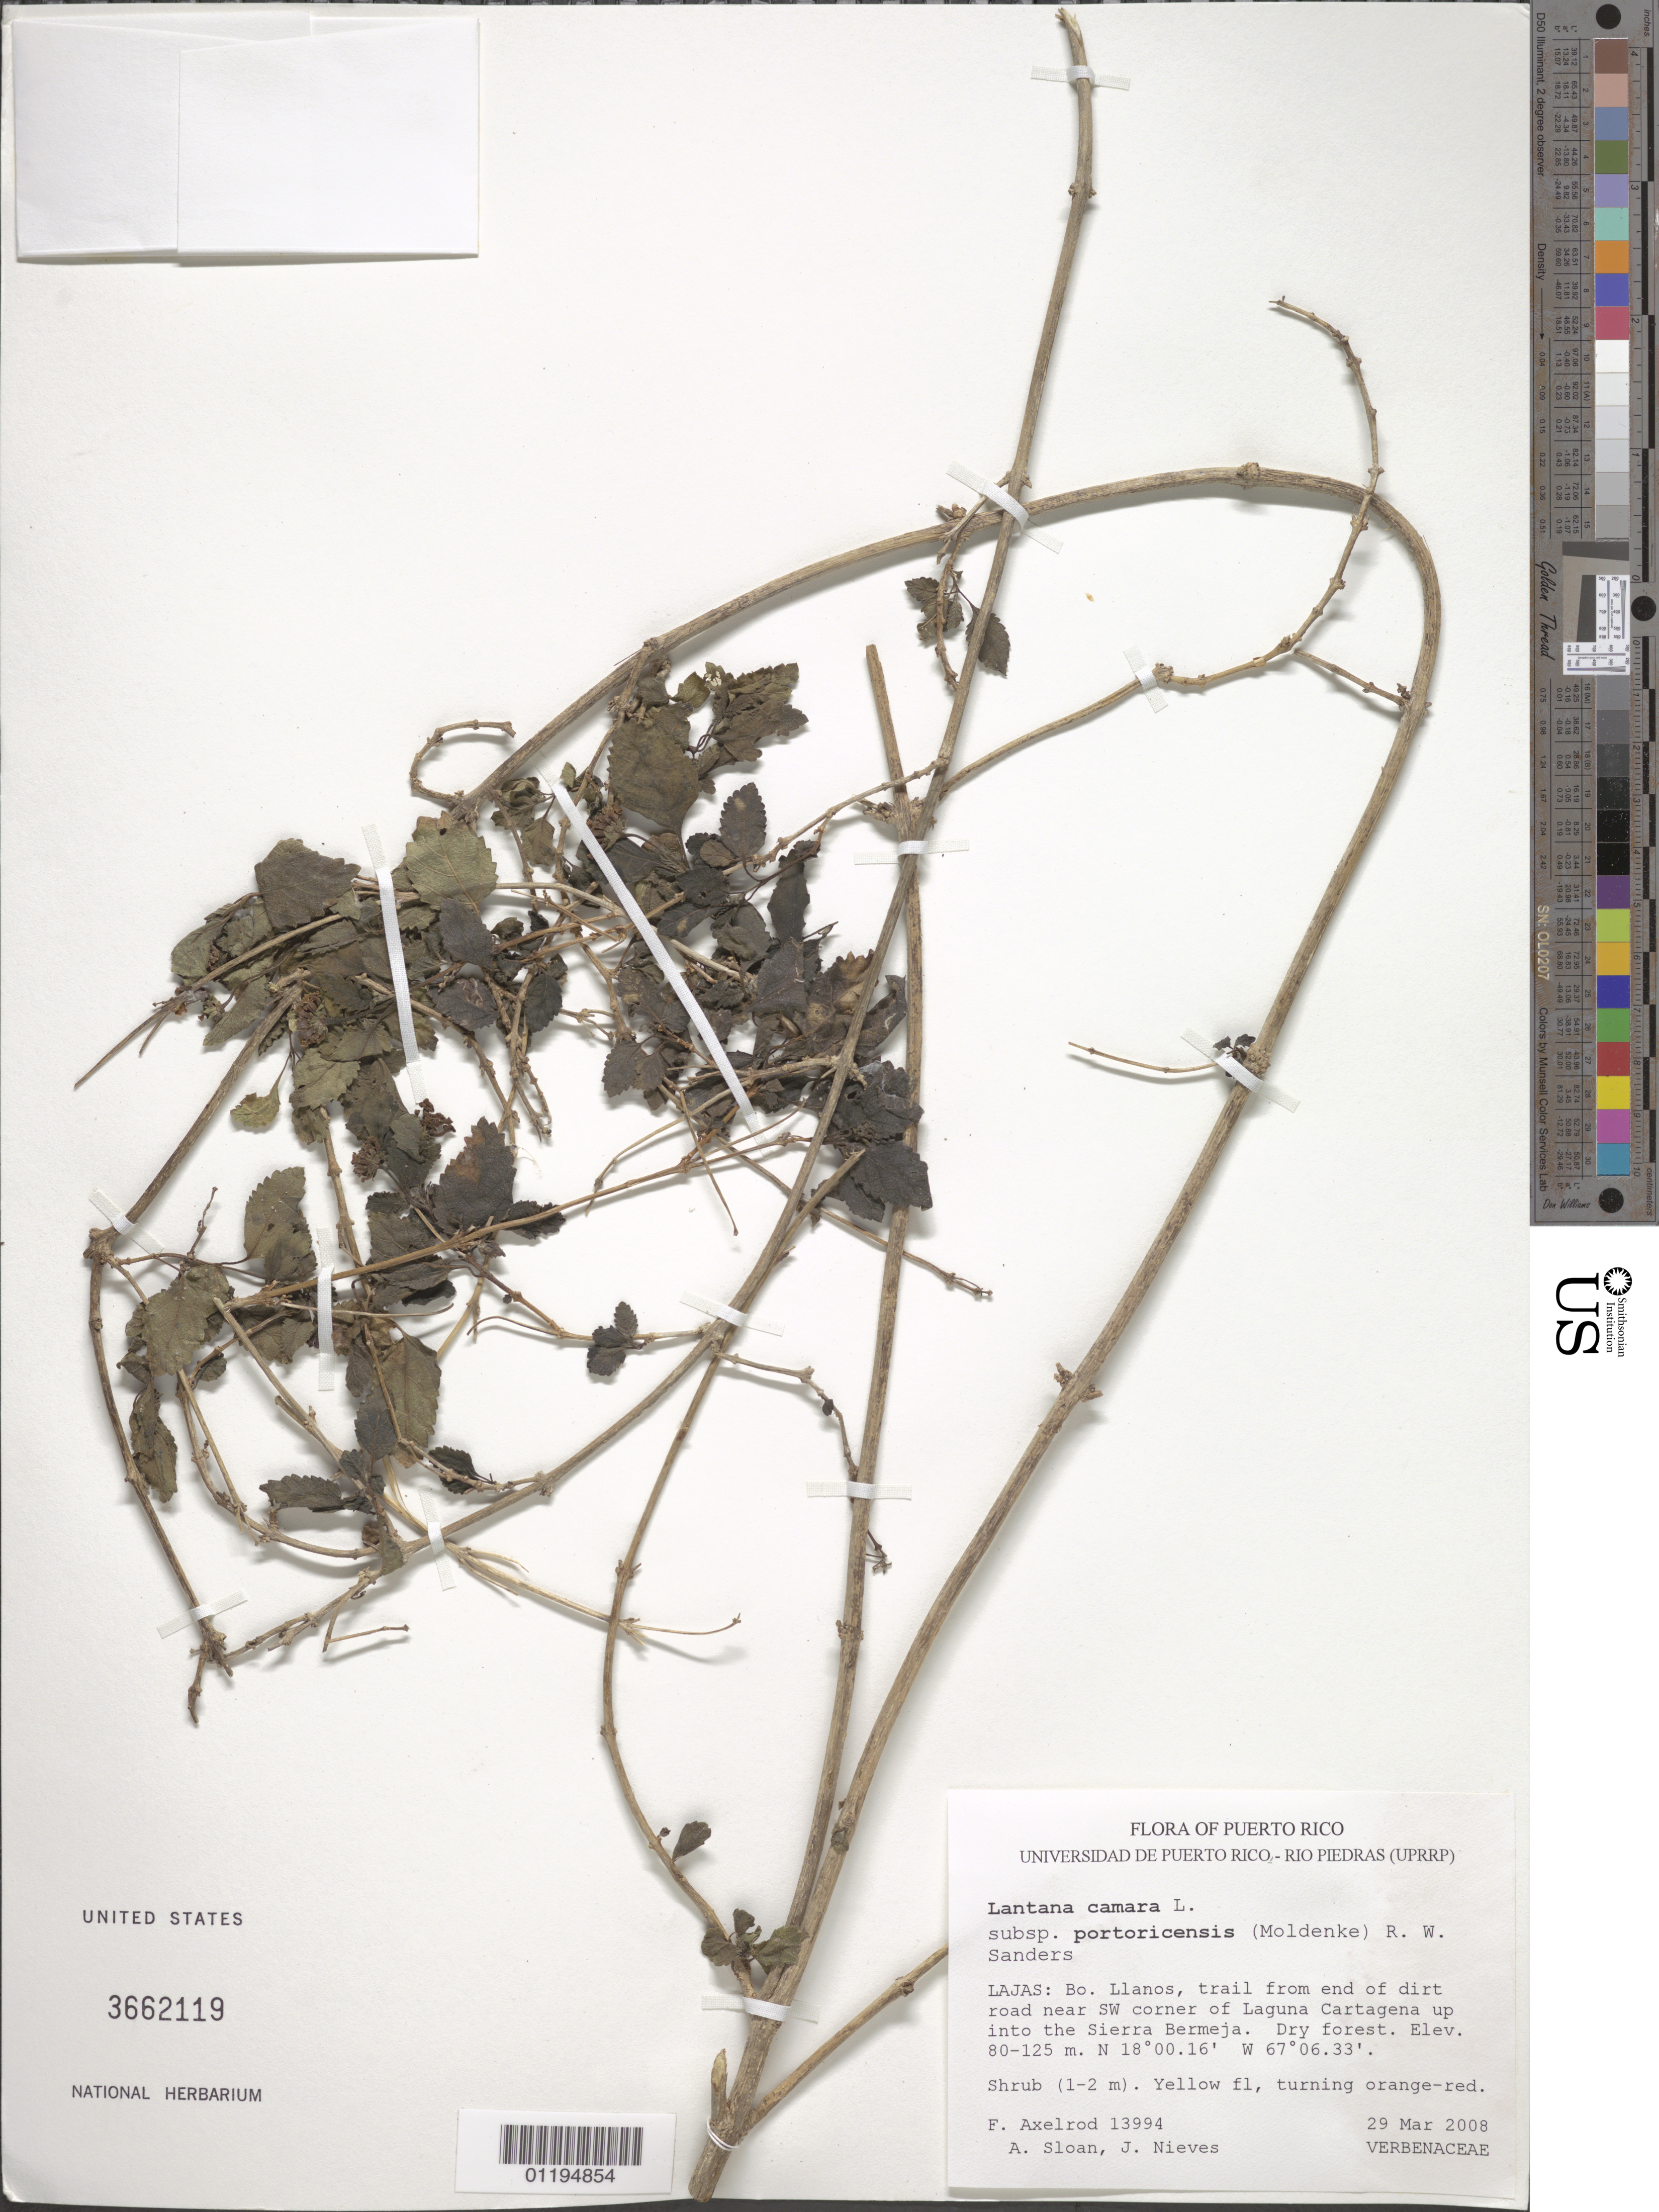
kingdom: Plantae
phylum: Tracheophyta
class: Magnoliopsida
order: Lamiales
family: Verbenaceae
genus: Lantana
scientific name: Lantana camara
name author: L.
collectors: F. S. Axelrod, A. Sloan & J. Nieves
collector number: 13994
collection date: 2008-03-29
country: Puerto Rico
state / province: Lajas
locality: trail from end of dirt rd near SW corner of Laguna Cartagena up into the Sierra Bermeja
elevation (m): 80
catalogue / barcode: US 3662119